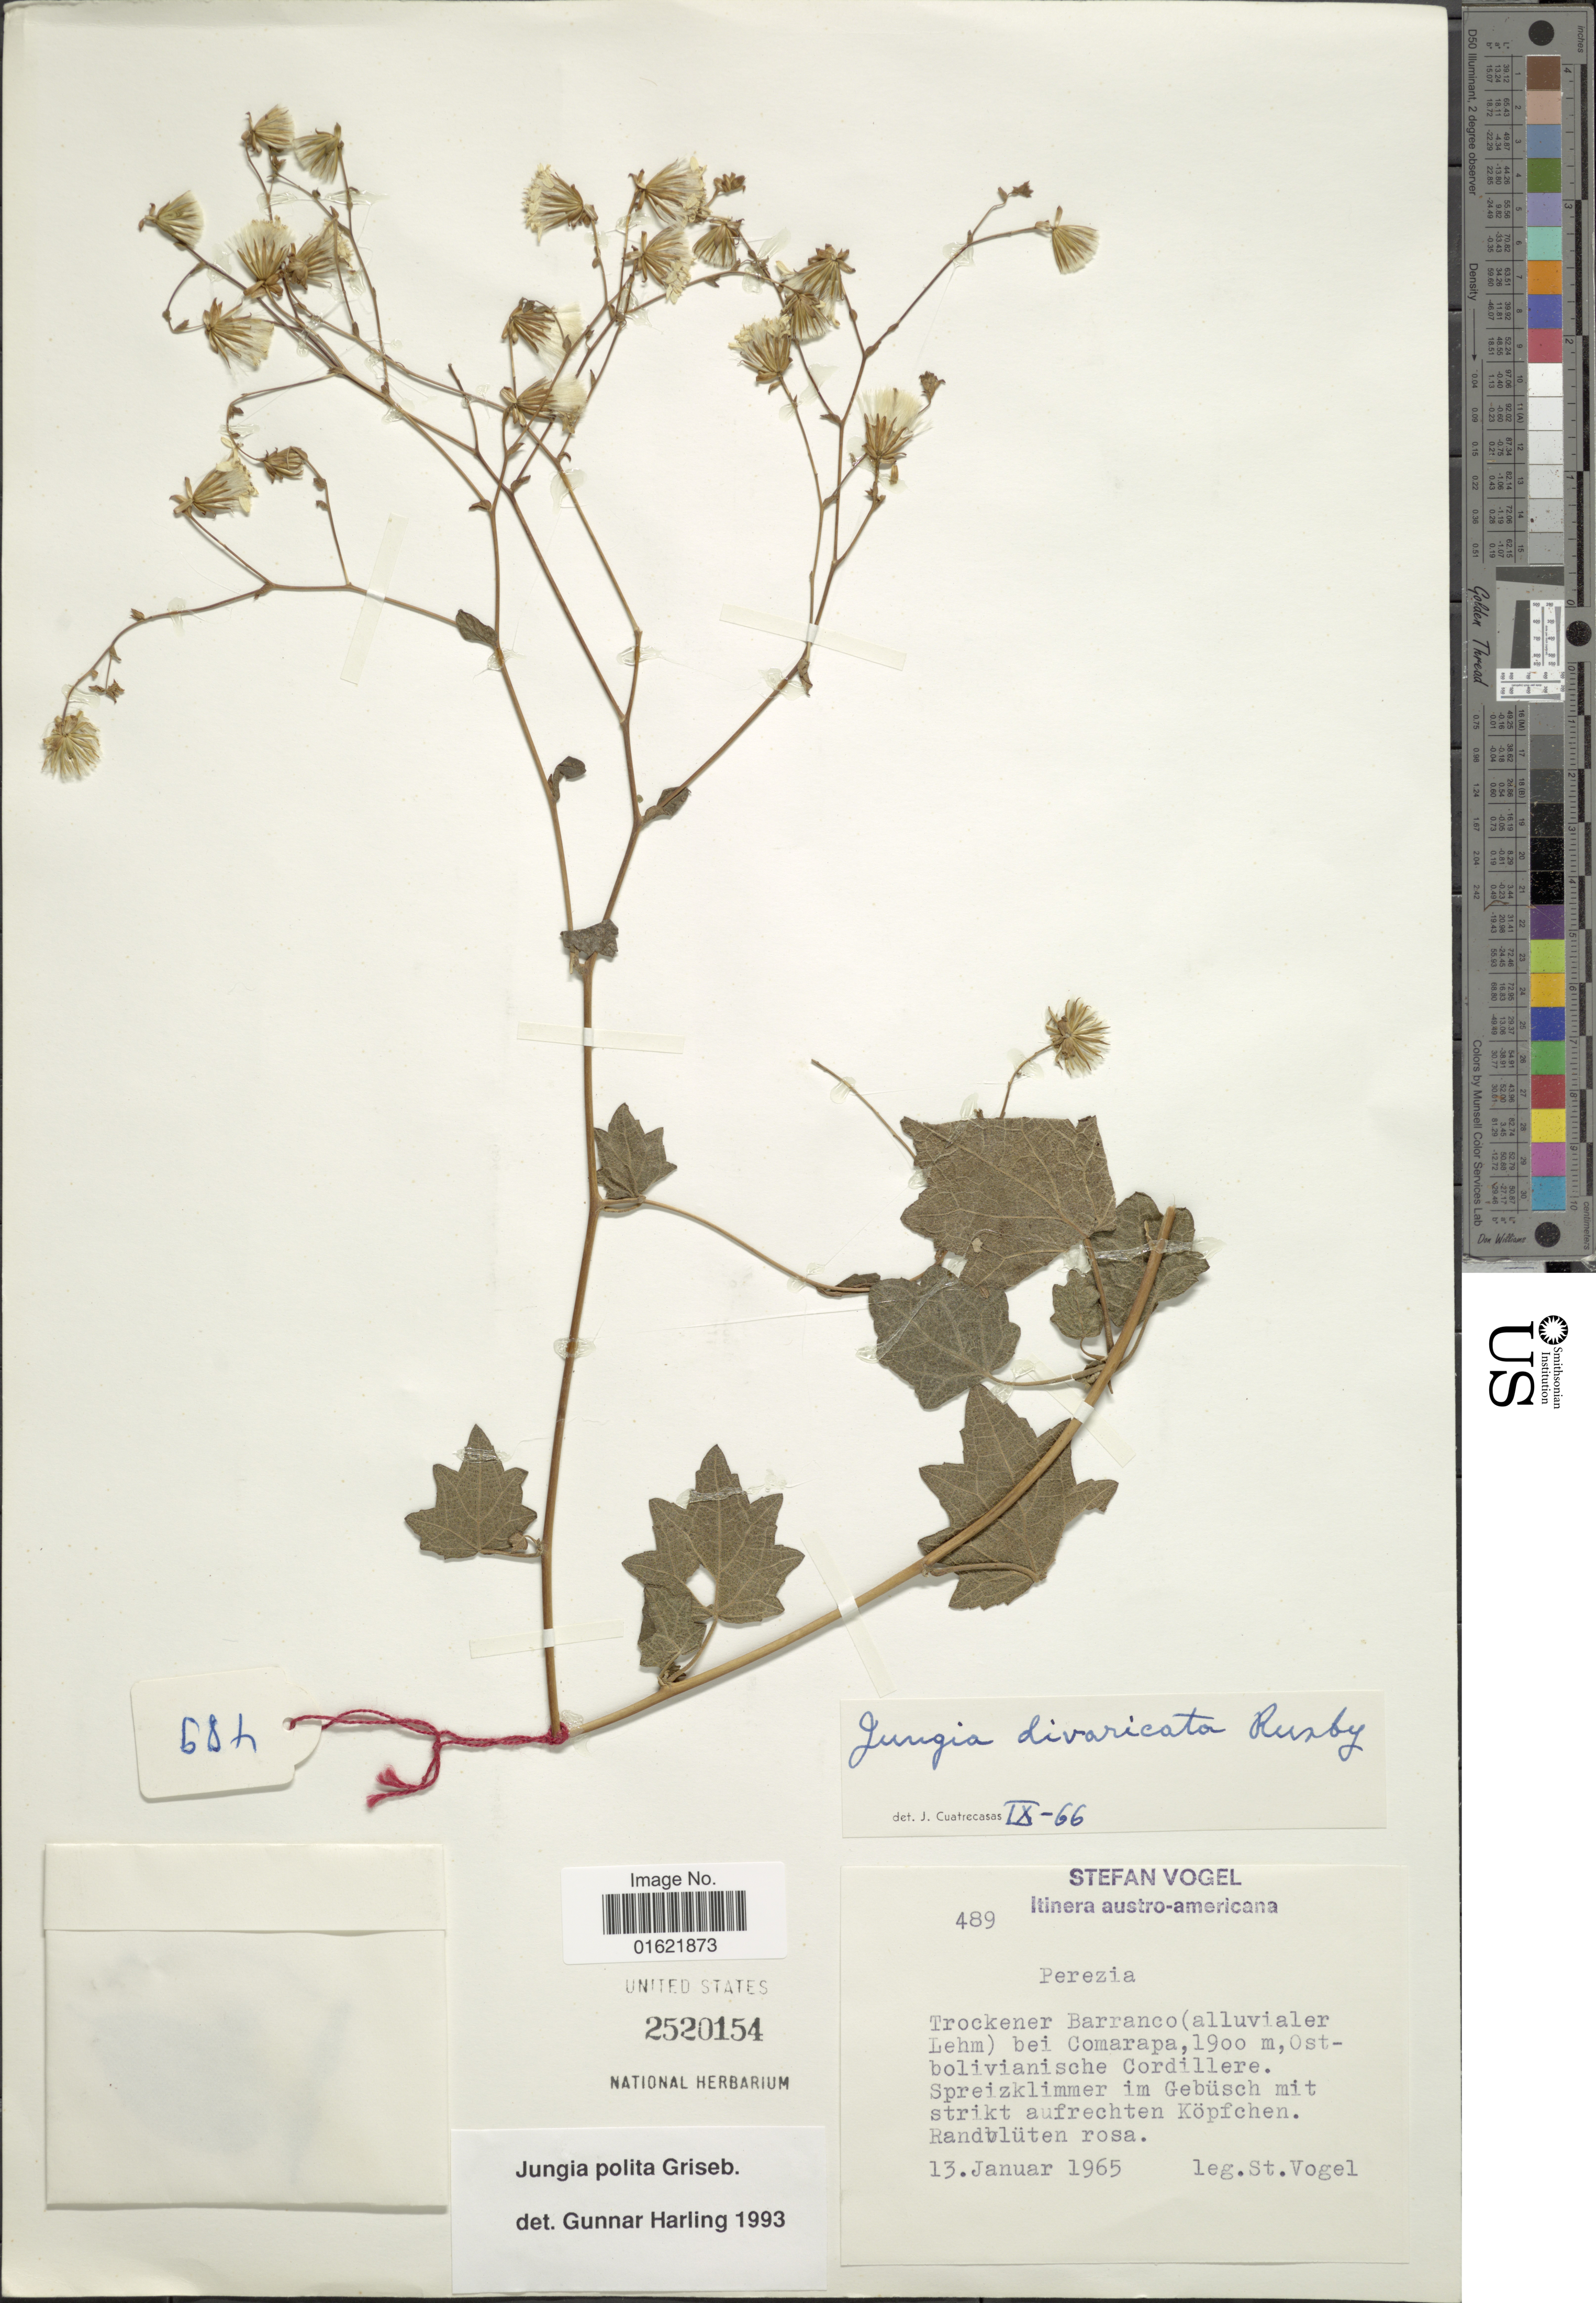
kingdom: Plantae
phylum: Tracheophyta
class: Magnoliopsida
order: Asterales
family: Asteraceae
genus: Jungia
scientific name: Jungia polita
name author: Griseb.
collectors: S. Vogel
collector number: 489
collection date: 1965-01-13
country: Bolivia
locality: Trockener Barranco (alluvialer Lehm) bei Comarapa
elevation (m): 1900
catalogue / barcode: US 2520154